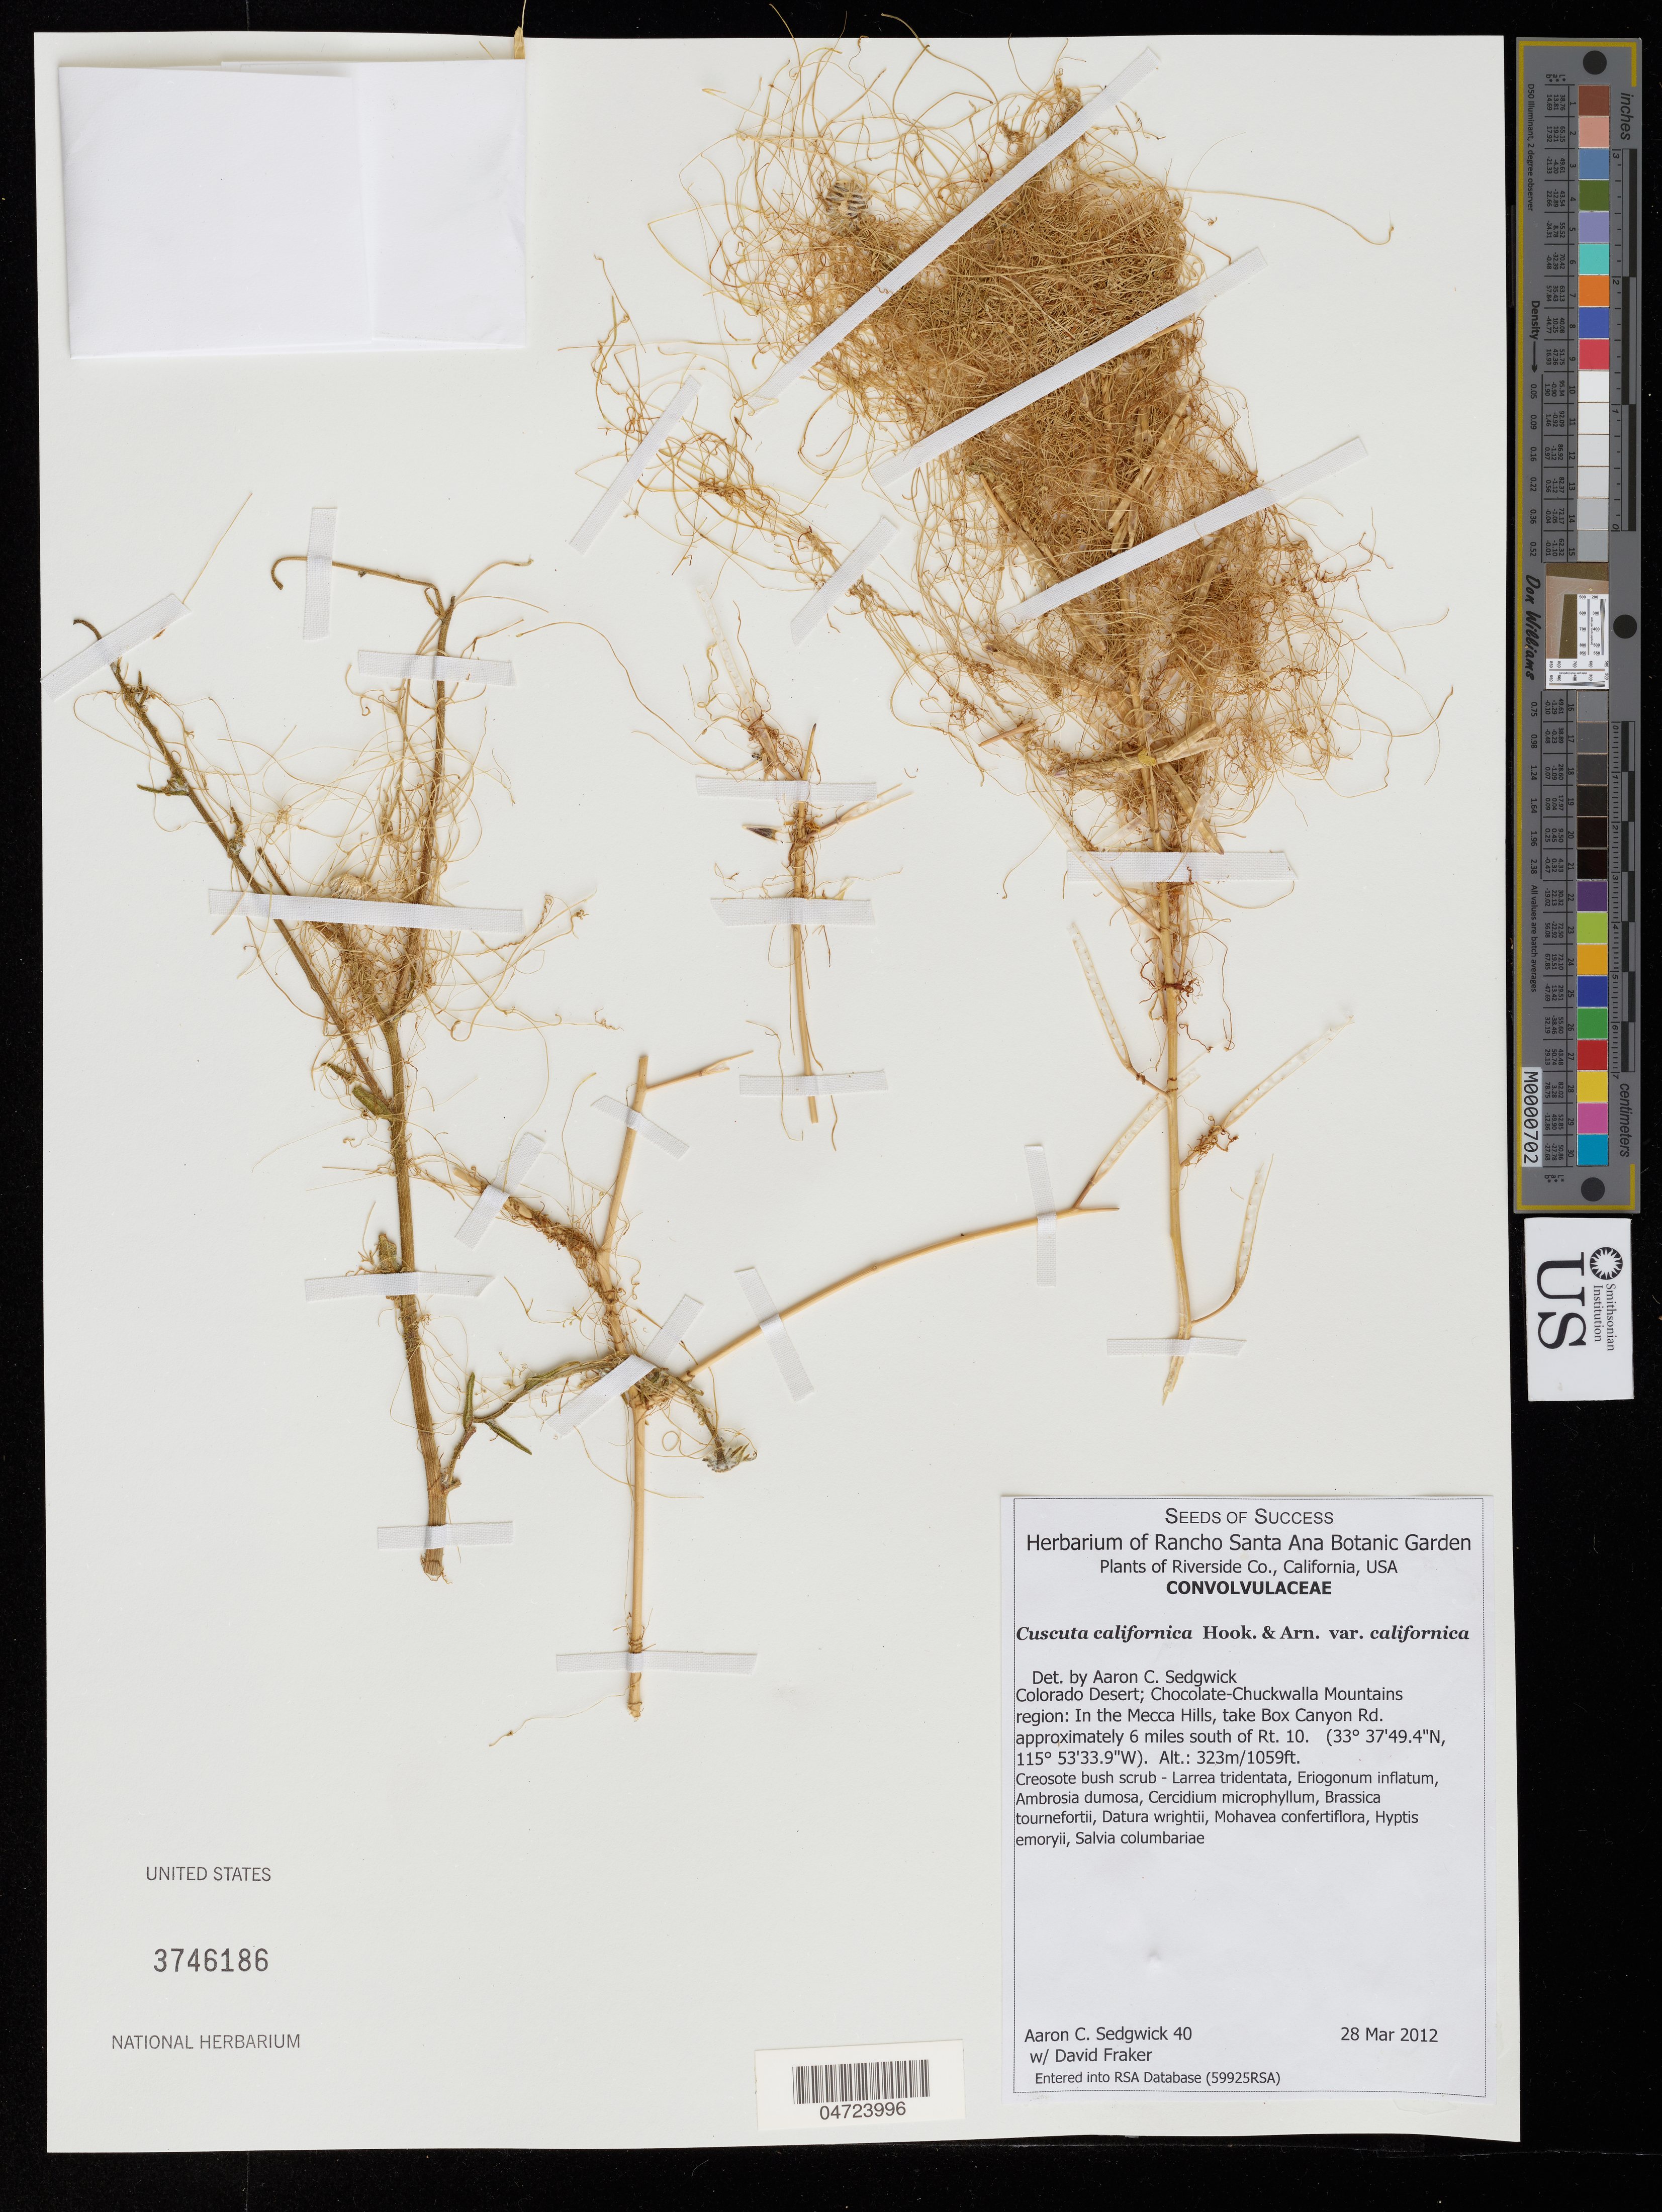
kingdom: Plantae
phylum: Tracheophyta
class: Magnoliopsida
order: Solanales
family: Convolvulaceae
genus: Cuscuta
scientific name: Cuscuta californica var. breviflora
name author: Engelm.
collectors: A. Sedgwick & D. Fraker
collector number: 40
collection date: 2012-03-28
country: United States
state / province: California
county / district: Riverside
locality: Riverside Co. Colorado Desert; Chocolate-Chuckwalla Mountains region: In the Mecca Hills, take Box Canyon Rd. approximately 6 miles south of Rt. 10.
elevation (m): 323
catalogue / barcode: US 3746186